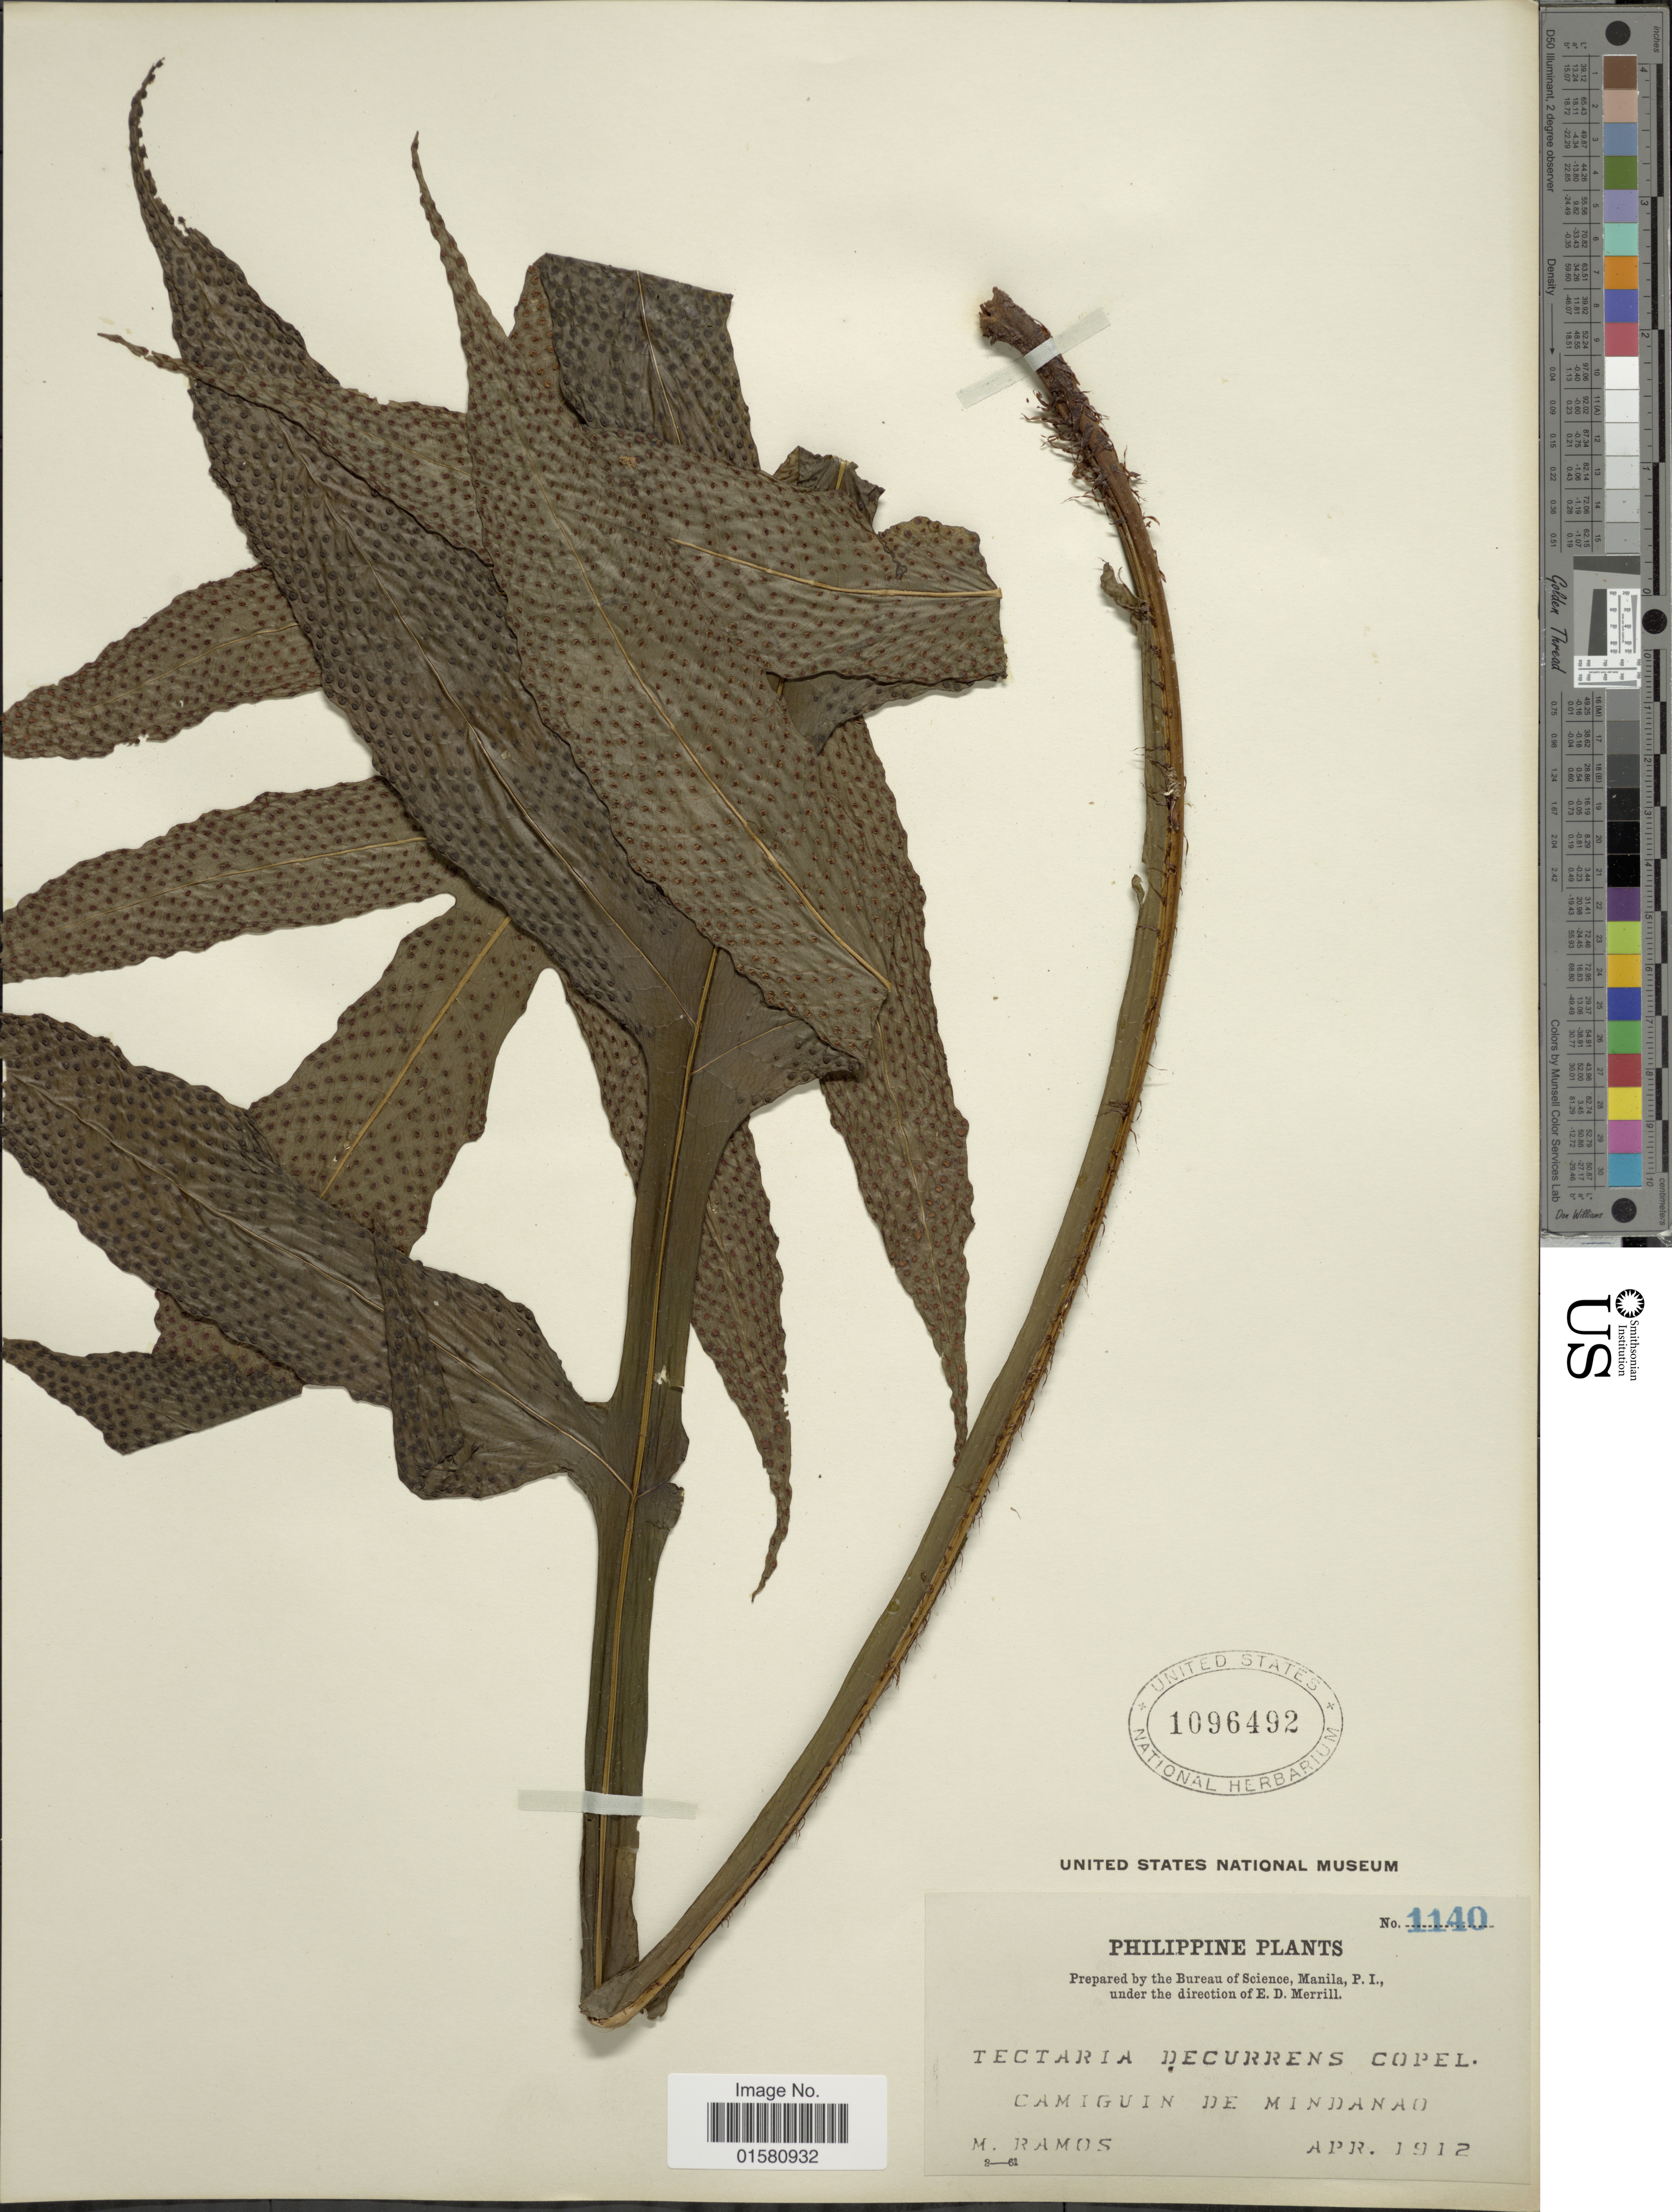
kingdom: Plantae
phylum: Tracheophyta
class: Polypodiopsida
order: Polypodiales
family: Tectariaceae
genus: Tectaria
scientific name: Tectaria decurrens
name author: (Presel.) Copel. in Elmer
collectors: M. Ramos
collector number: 1140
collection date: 1912-04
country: Philippines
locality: Camiguin de Mindanao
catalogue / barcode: US 1096492